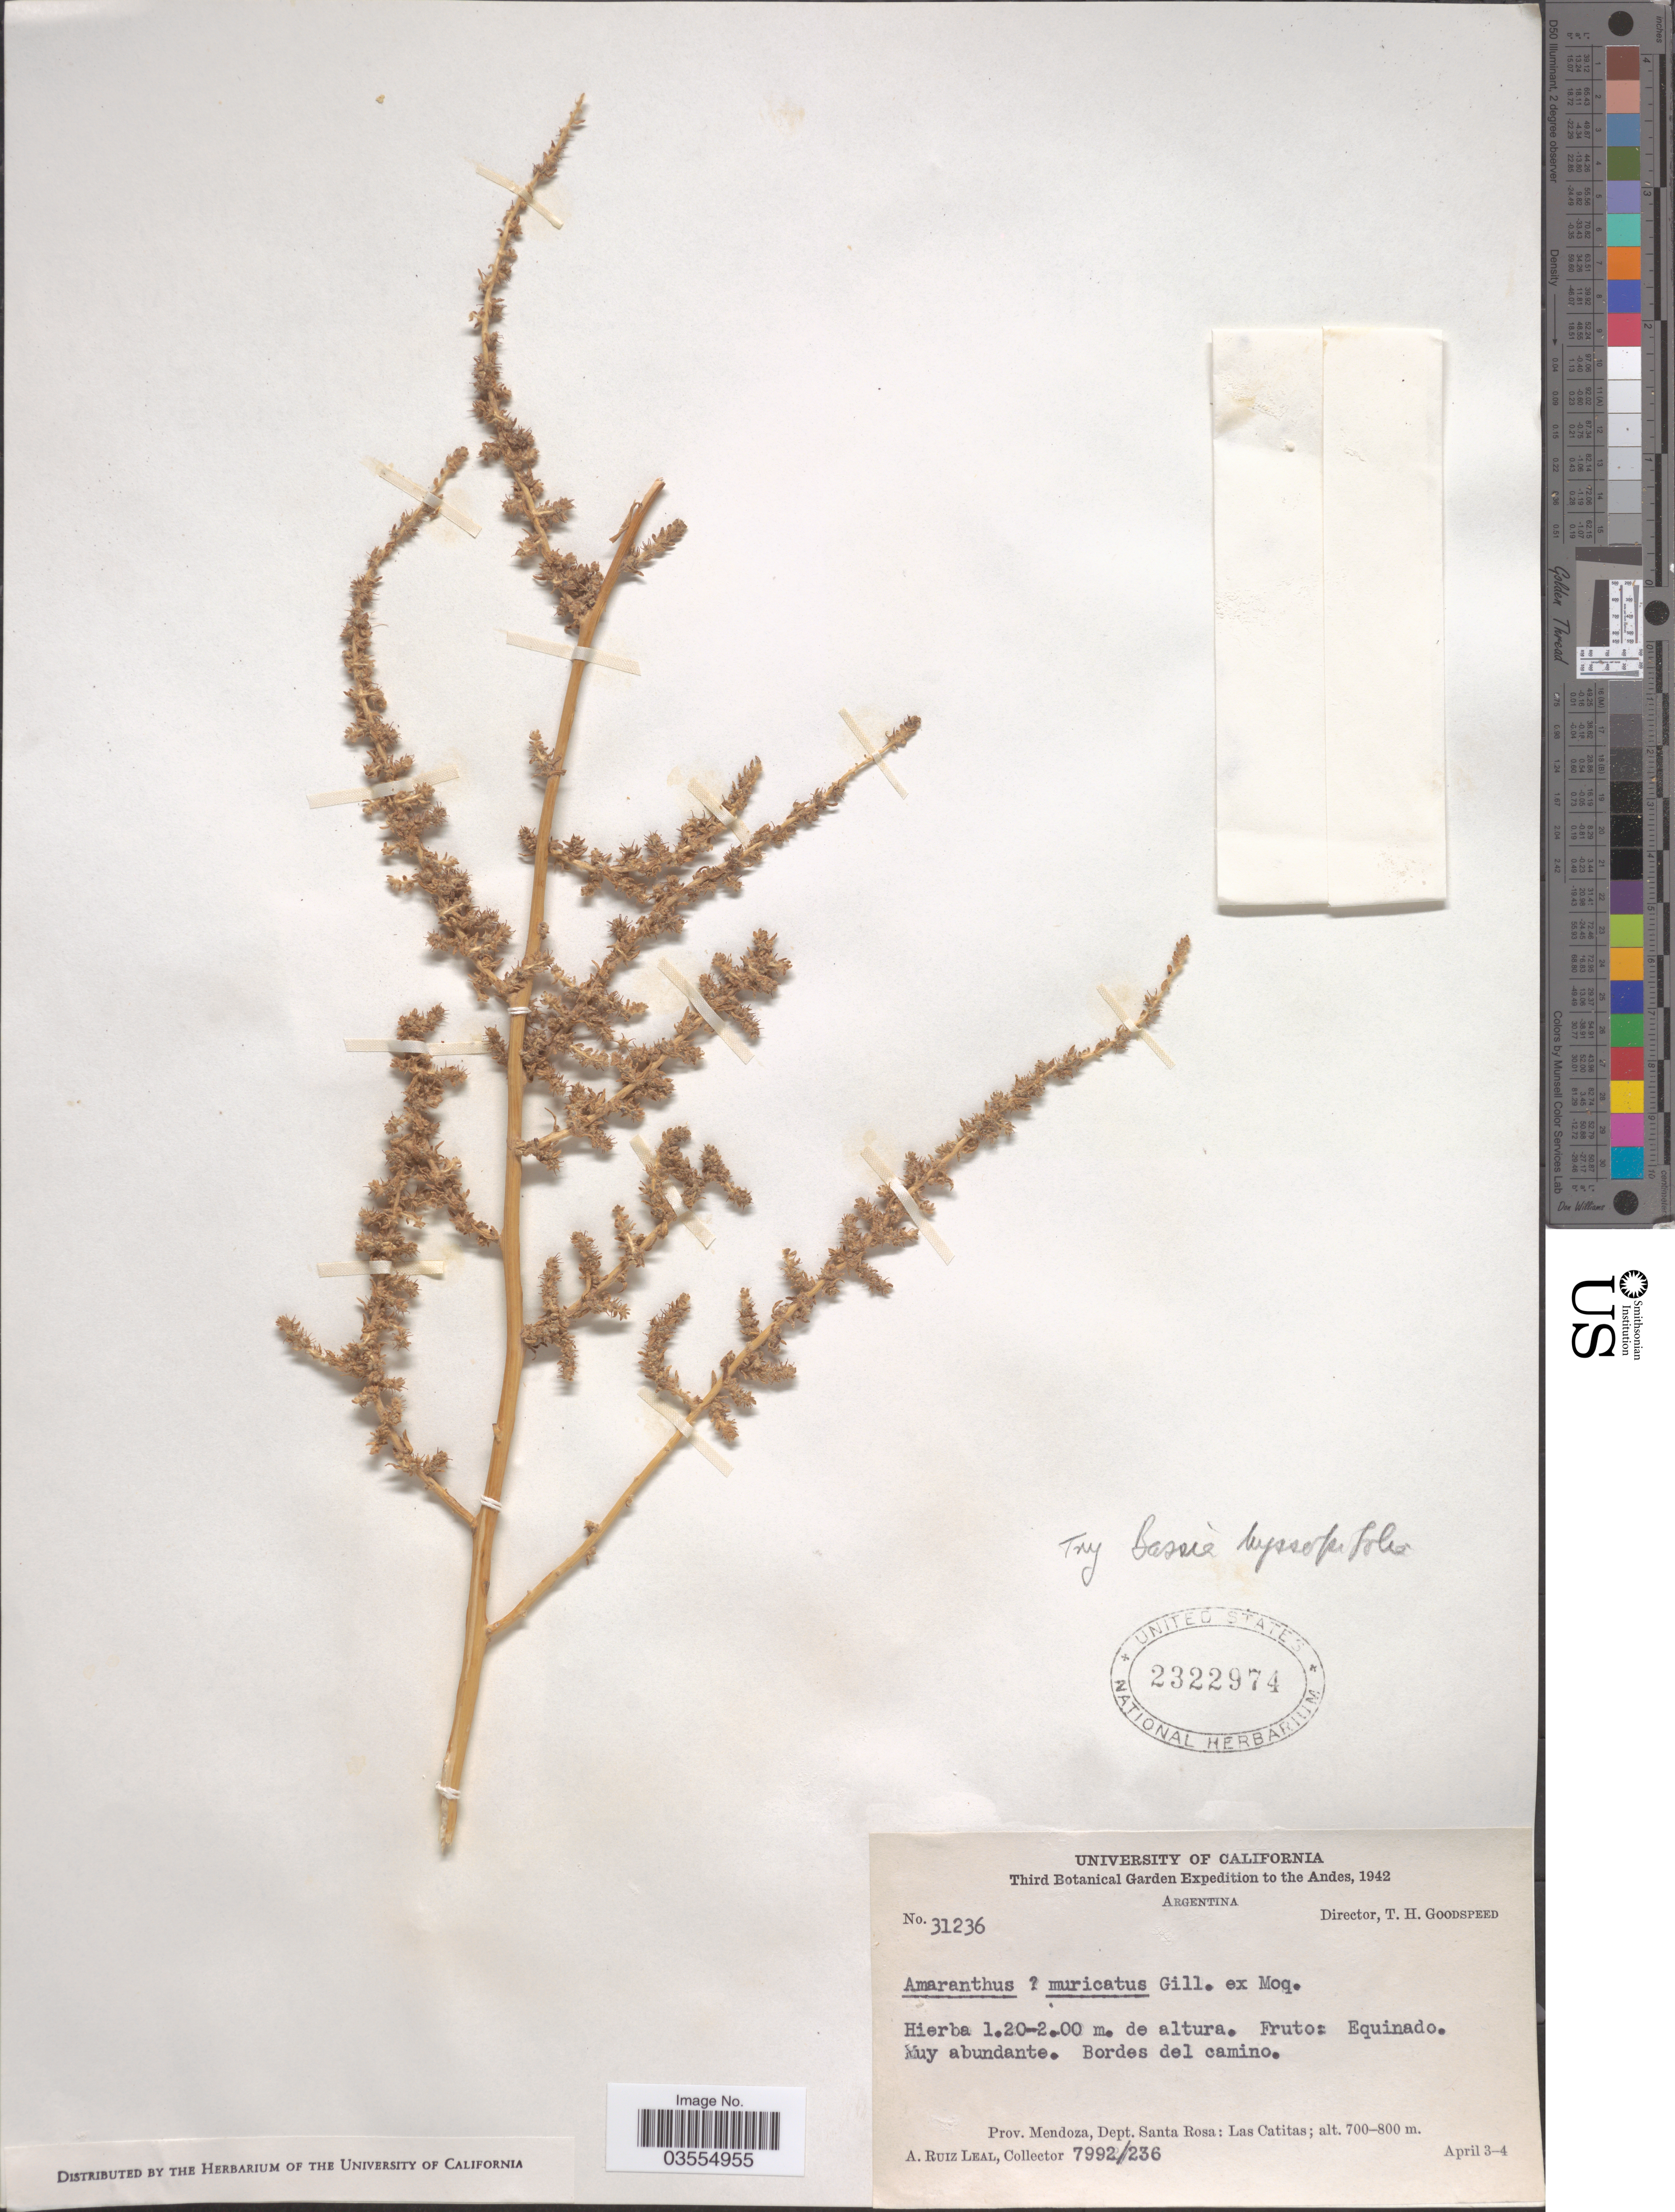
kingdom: Plantae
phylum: Tracheophyta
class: Magnoliopsida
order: Caryophyllales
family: Amaranthaceae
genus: Bassia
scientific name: Bassia hyssopifolia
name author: (Pall.) Kuntze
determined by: Strong, Mark T., (BOT), Smithsonian Institution - National Museum of Natural History (UNITED STATES)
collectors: A. R. Leal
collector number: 7992/236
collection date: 1942-04-03/1942-04-04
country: Argentina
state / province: Mendoza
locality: The Andes, Dept. Santa Rosa: Las Catitas.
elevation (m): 700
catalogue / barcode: US 2322974